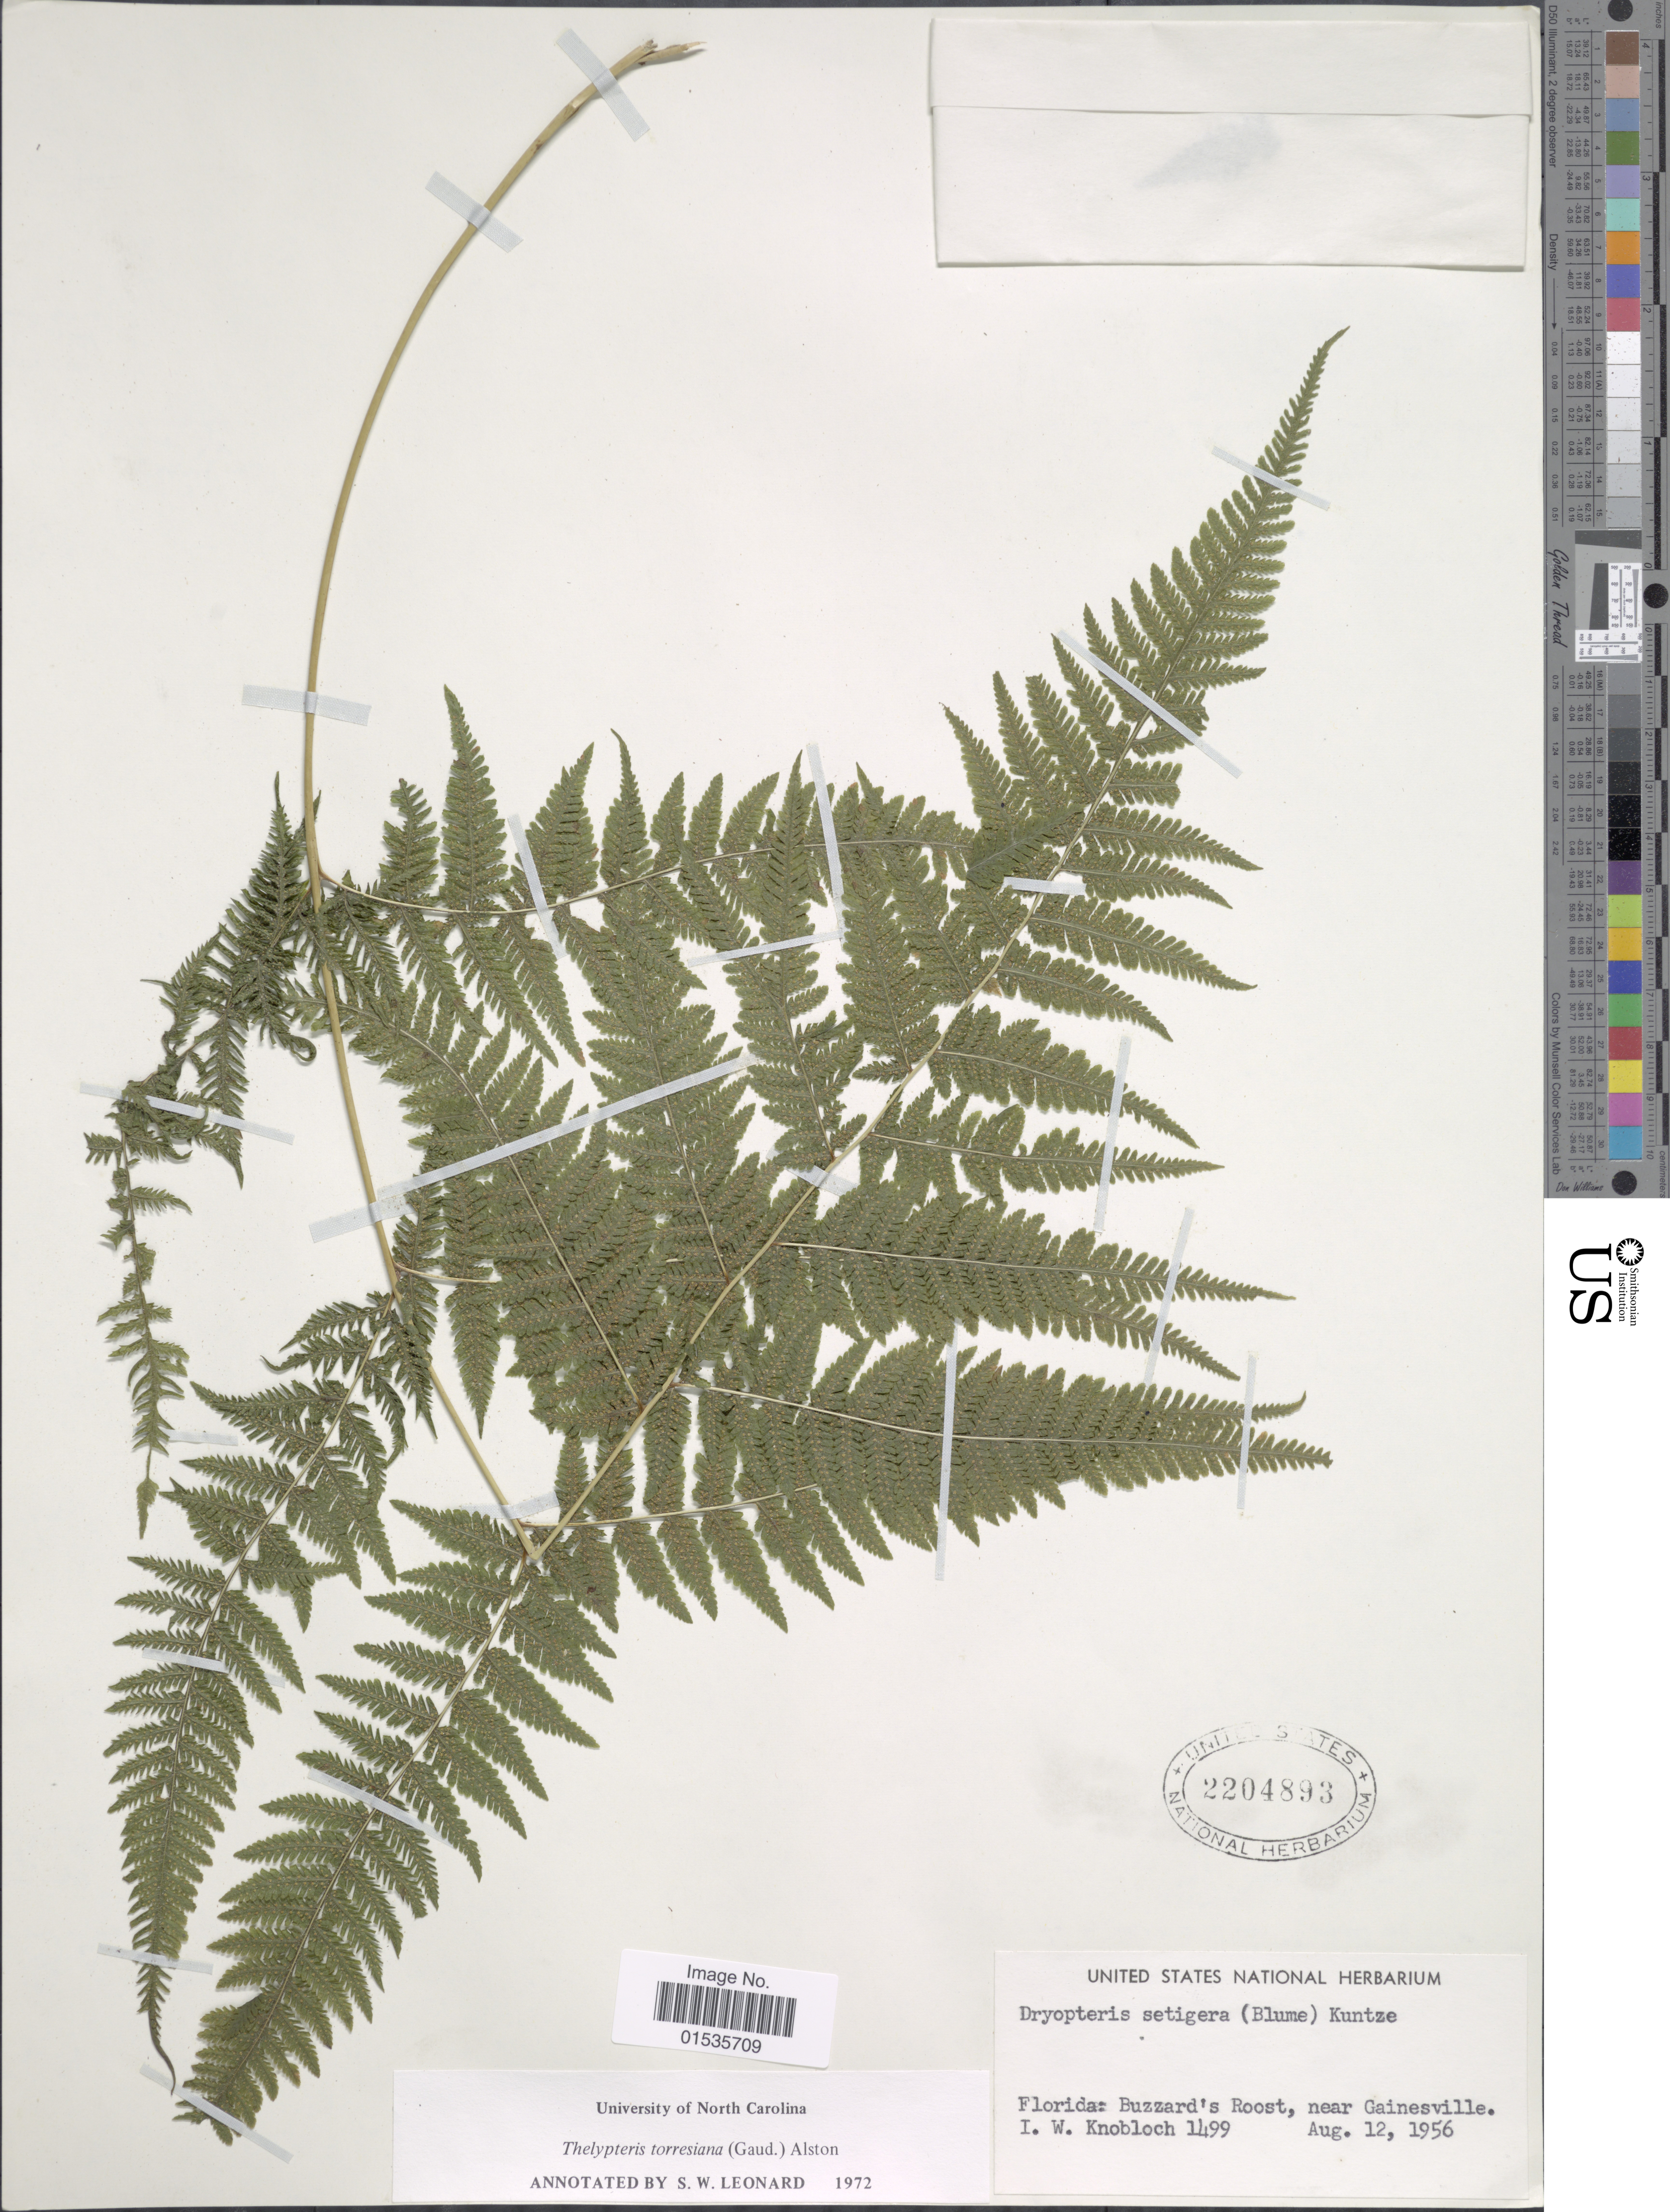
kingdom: Plantae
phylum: Tracheophyta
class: Polypodiopsida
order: Polypodiales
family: Thelypteridaceae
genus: Macrothelypteris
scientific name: Macrothelypteris torresiana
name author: (Gaudich.) Ching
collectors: I. W. Knobloch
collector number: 1499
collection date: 1956-08-12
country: United States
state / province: Florida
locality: Florida: Buzzard's Roost, near Gainesville.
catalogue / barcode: US 2204893